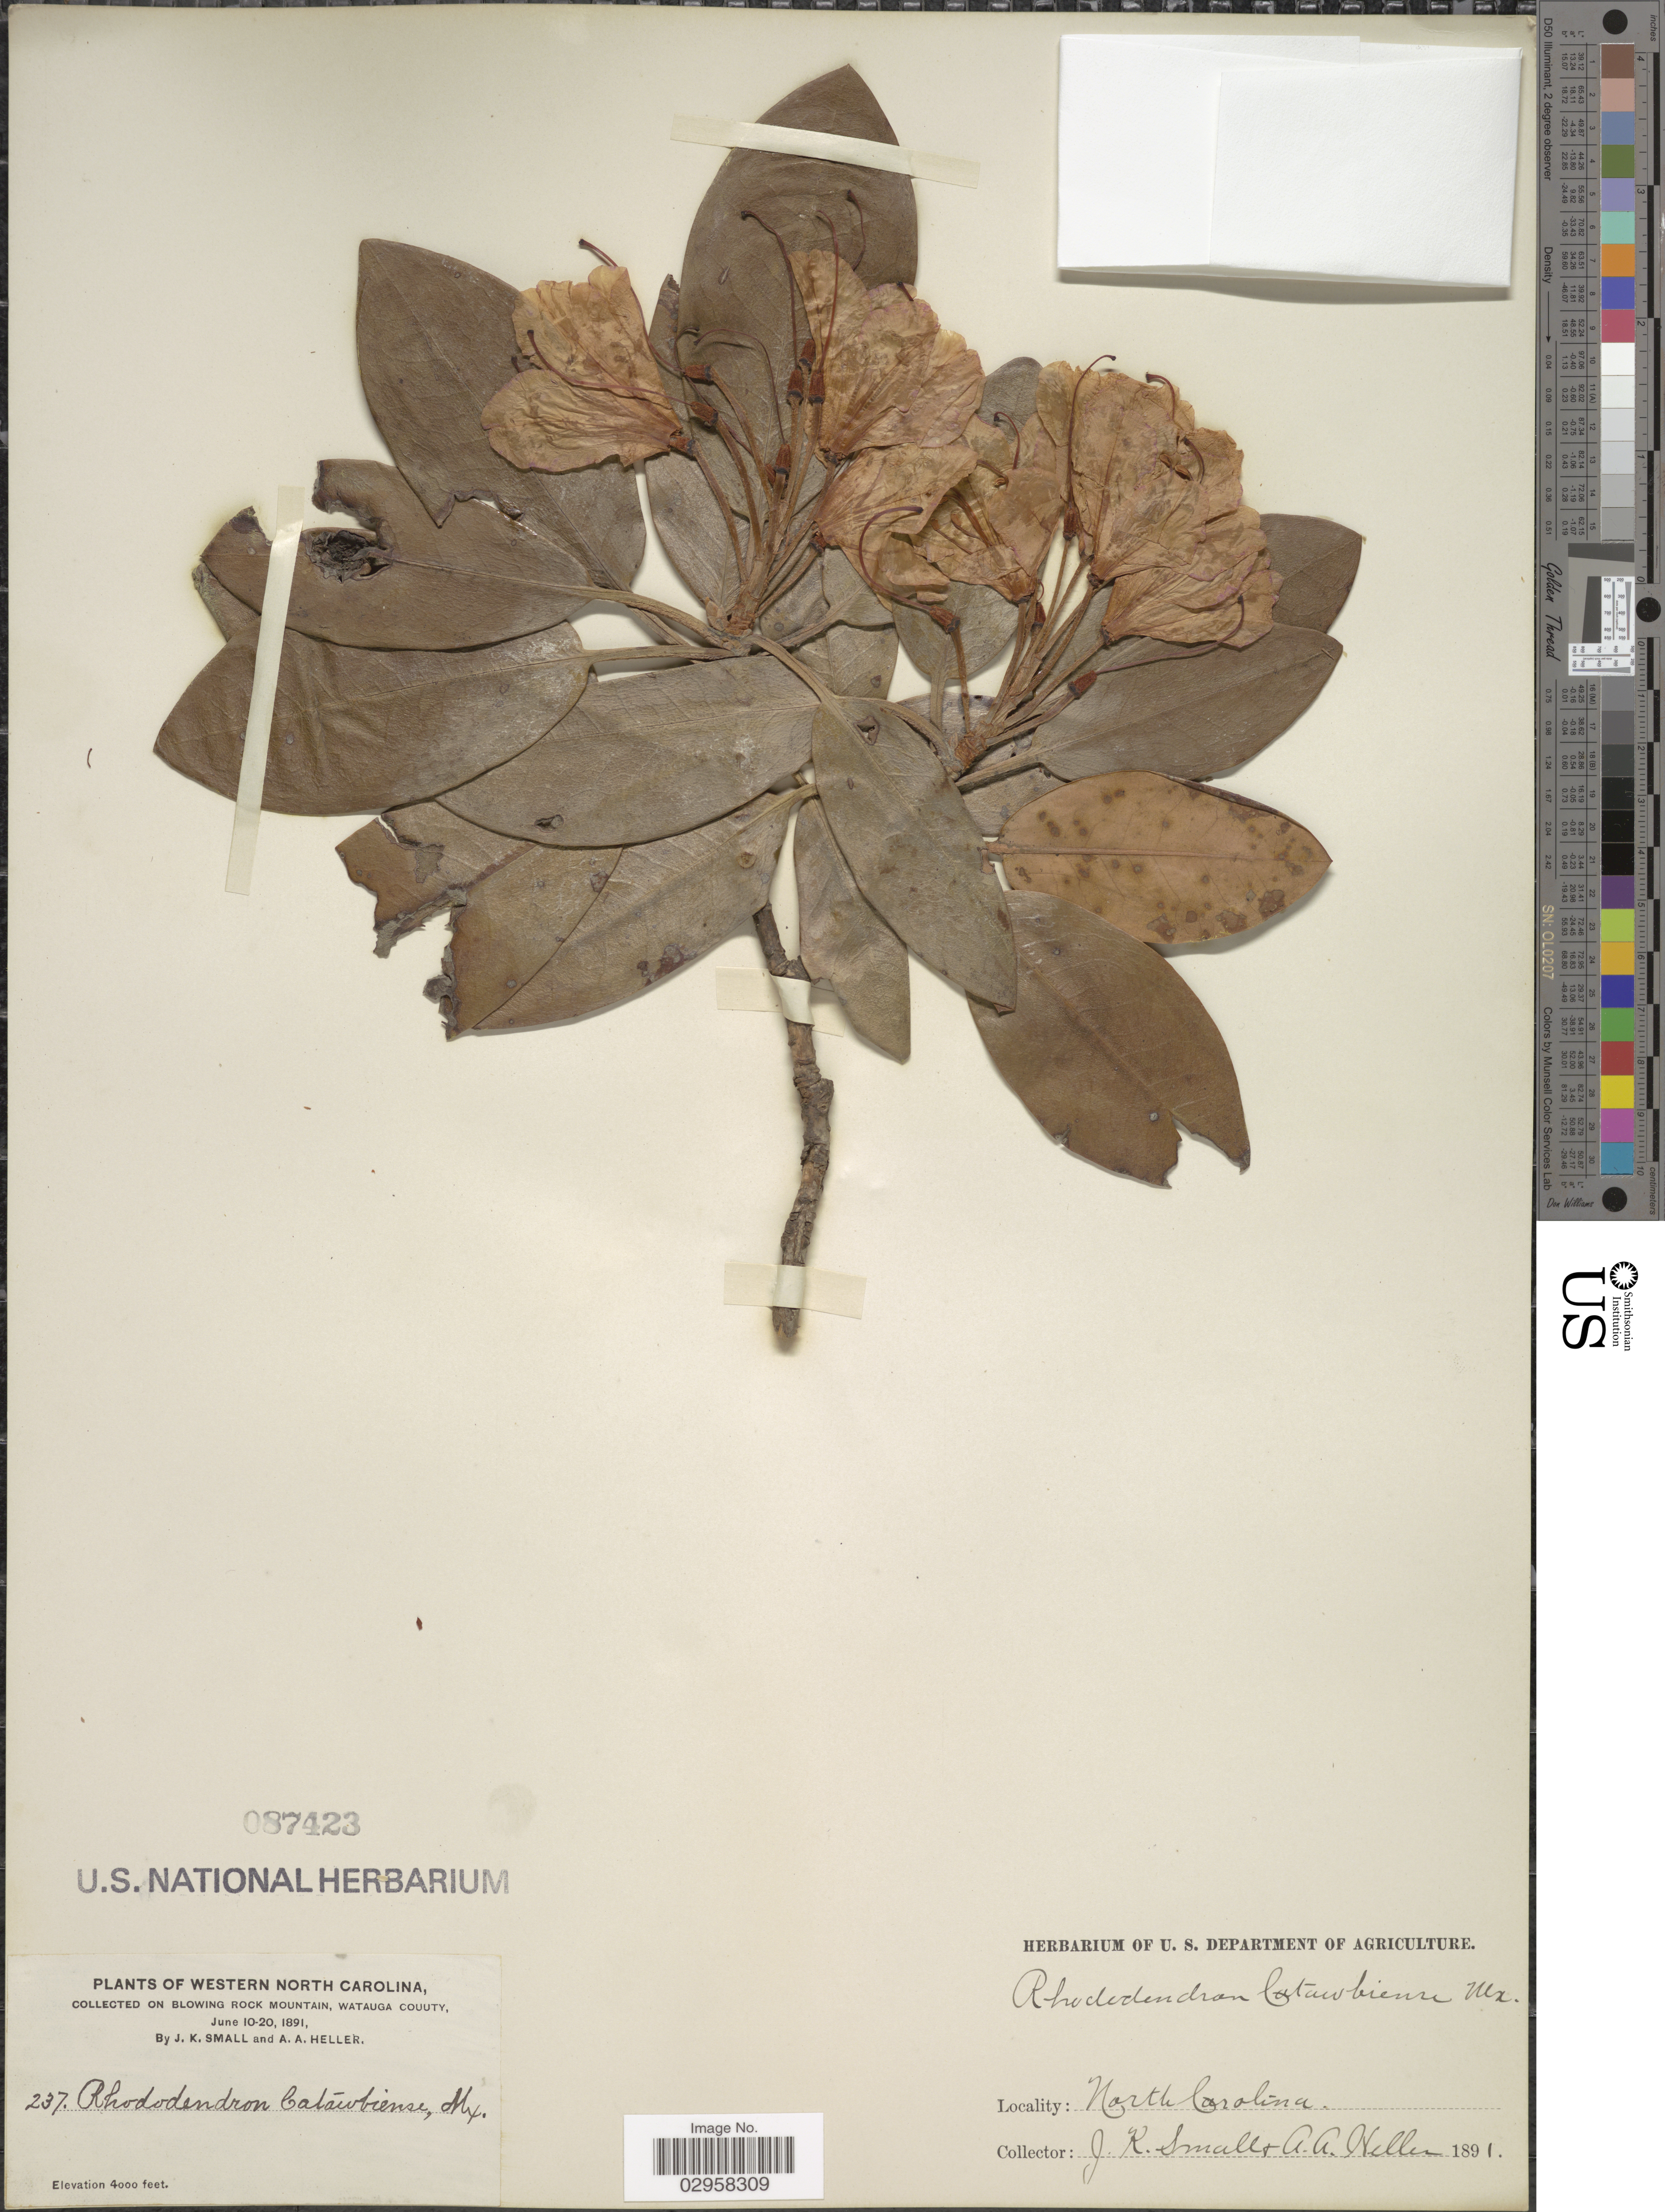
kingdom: Plantae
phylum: Tracheophyta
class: Magnoliopsida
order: Ericales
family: Ericaceae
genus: Rhododendron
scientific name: Rhododendron catawbiense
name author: Michx.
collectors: J. K. Small & A. A. Heller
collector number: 237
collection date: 1891-06-10/1891-06-20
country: United States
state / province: North Carolina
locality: Western North Carolina. On Blowing Rock Mountain, Watauga Couuty.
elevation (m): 1219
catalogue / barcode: US 87423